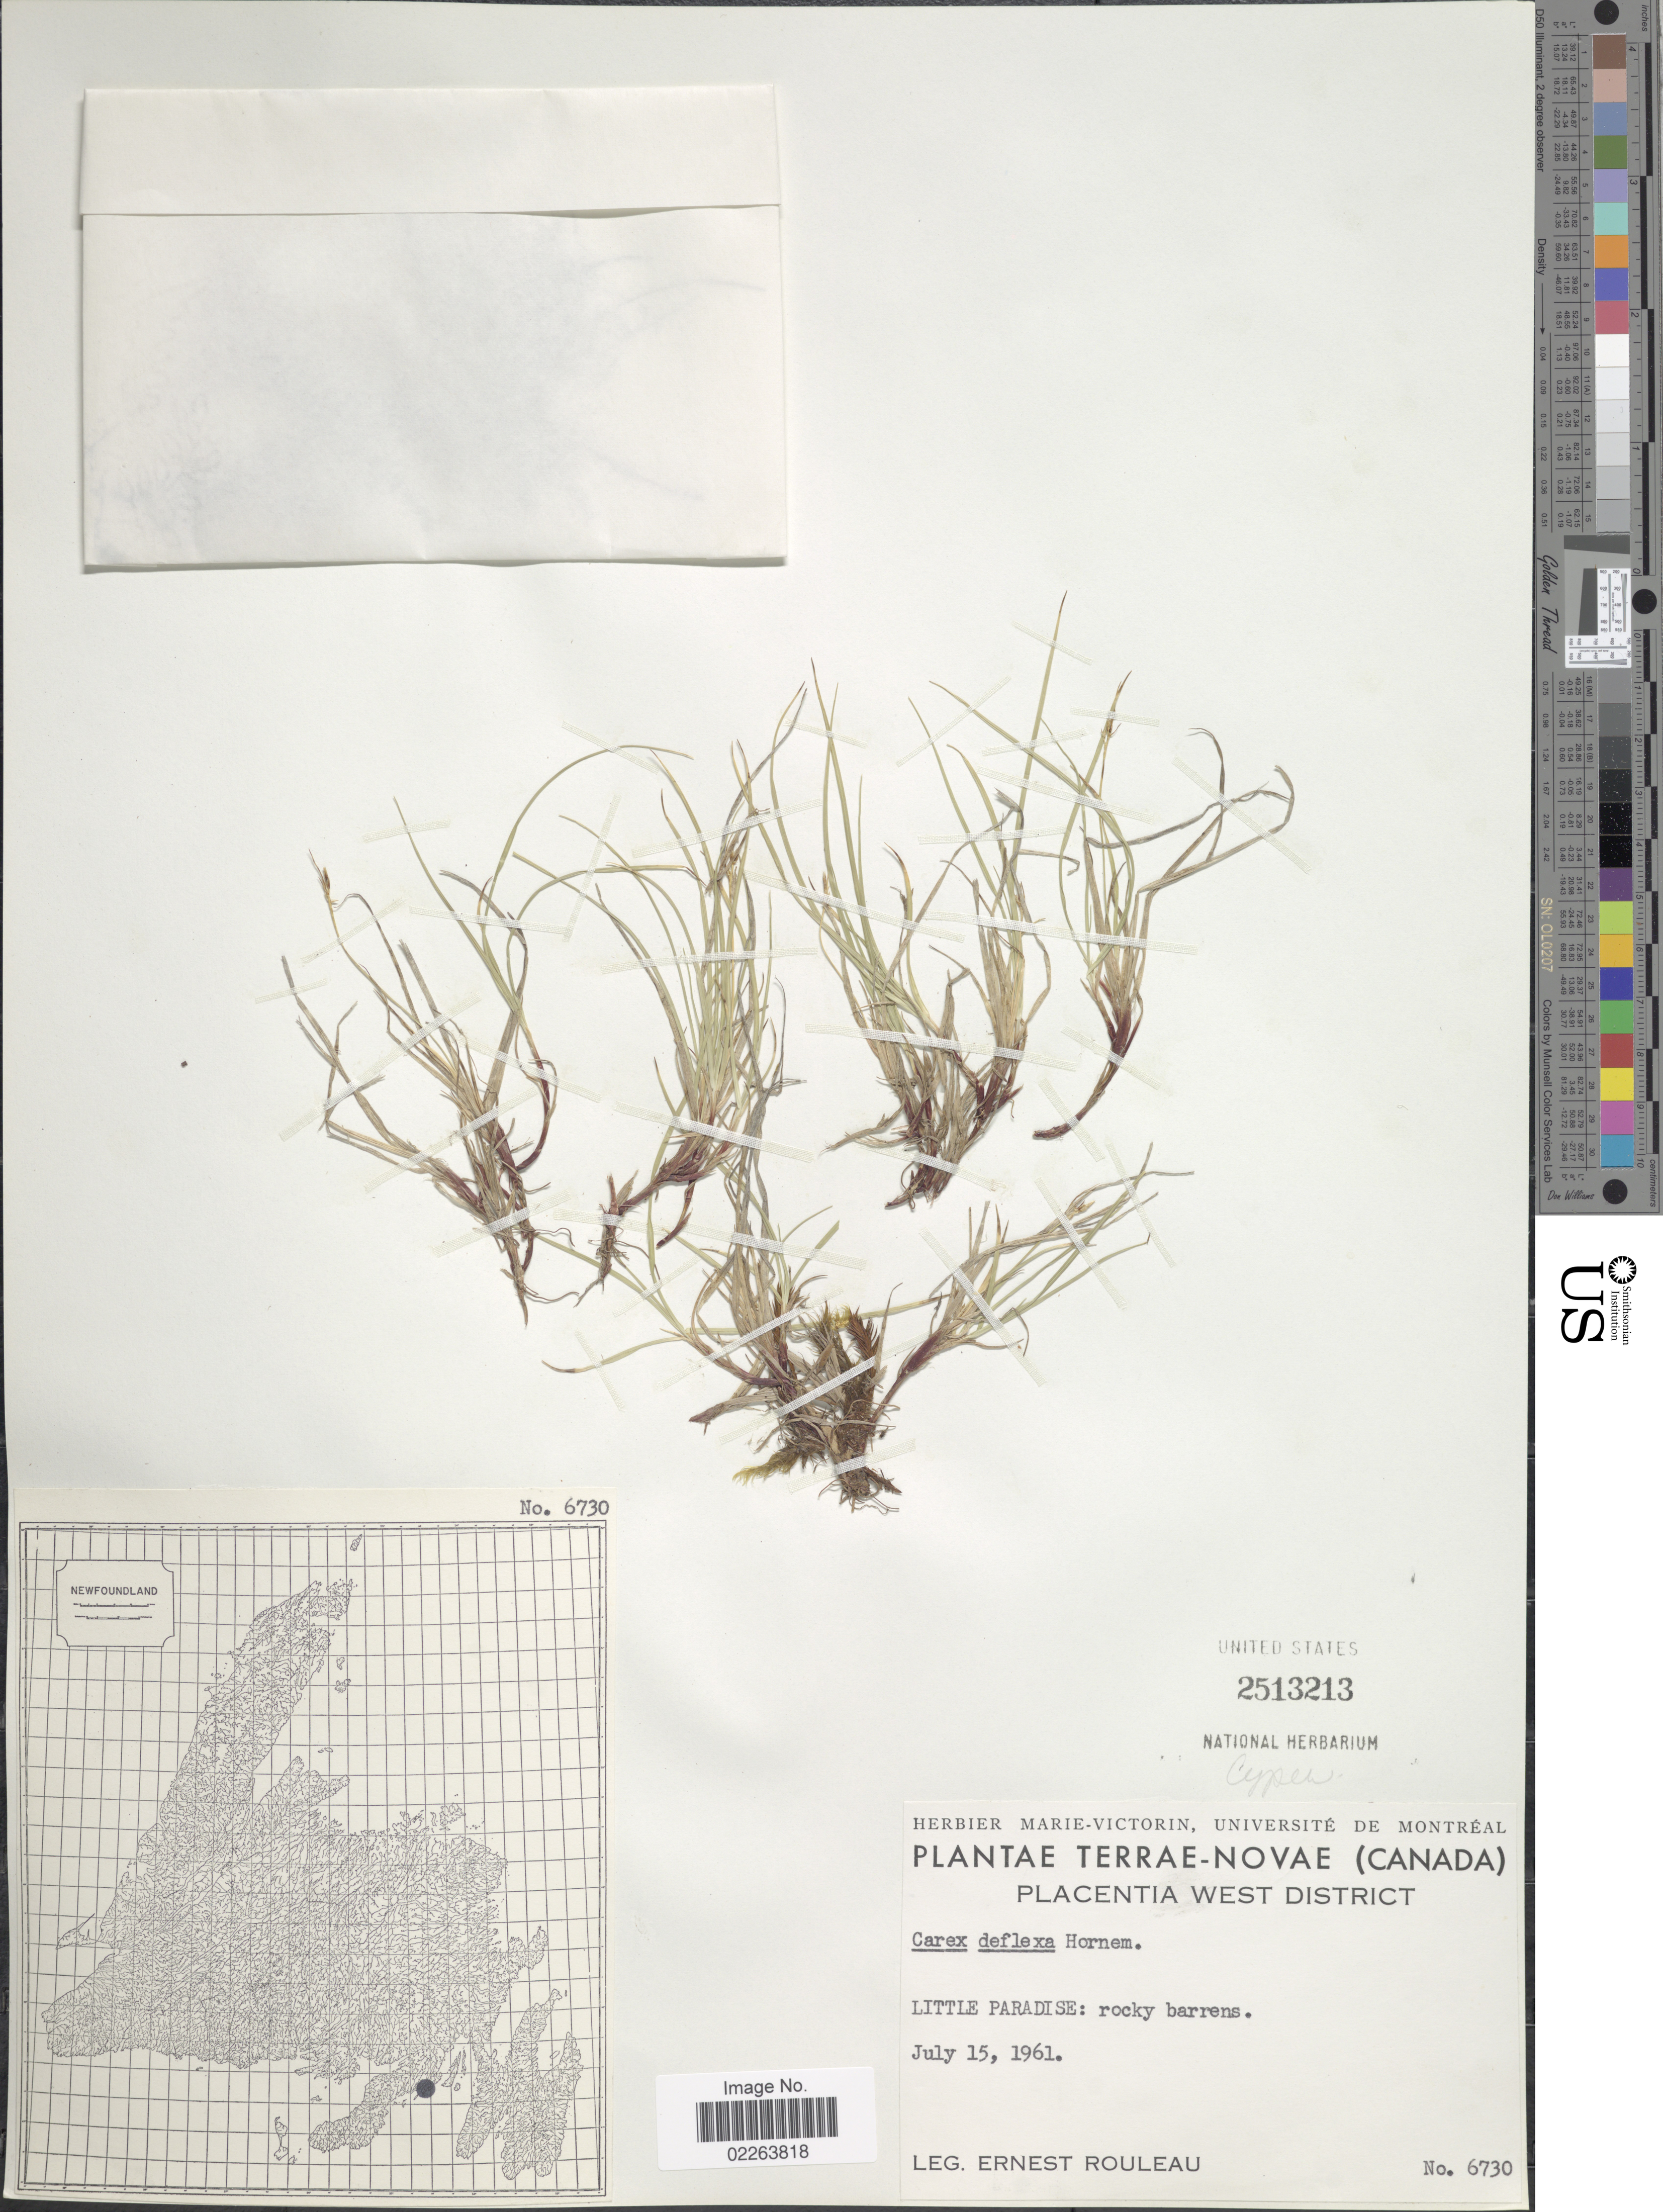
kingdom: Plantae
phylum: Tracheophyta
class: Liliopsida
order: Poales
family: Cyperaceae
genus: Carex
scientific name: Carex deflexa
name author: Hornem.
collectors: J. Rouleau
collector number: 6730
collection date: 1961-07-15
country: Canada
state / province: Newfoundland and Labrador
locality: Terrae-Novae. Placentia West District. Little Paradise: rocky barrens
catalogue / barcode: US 2513213